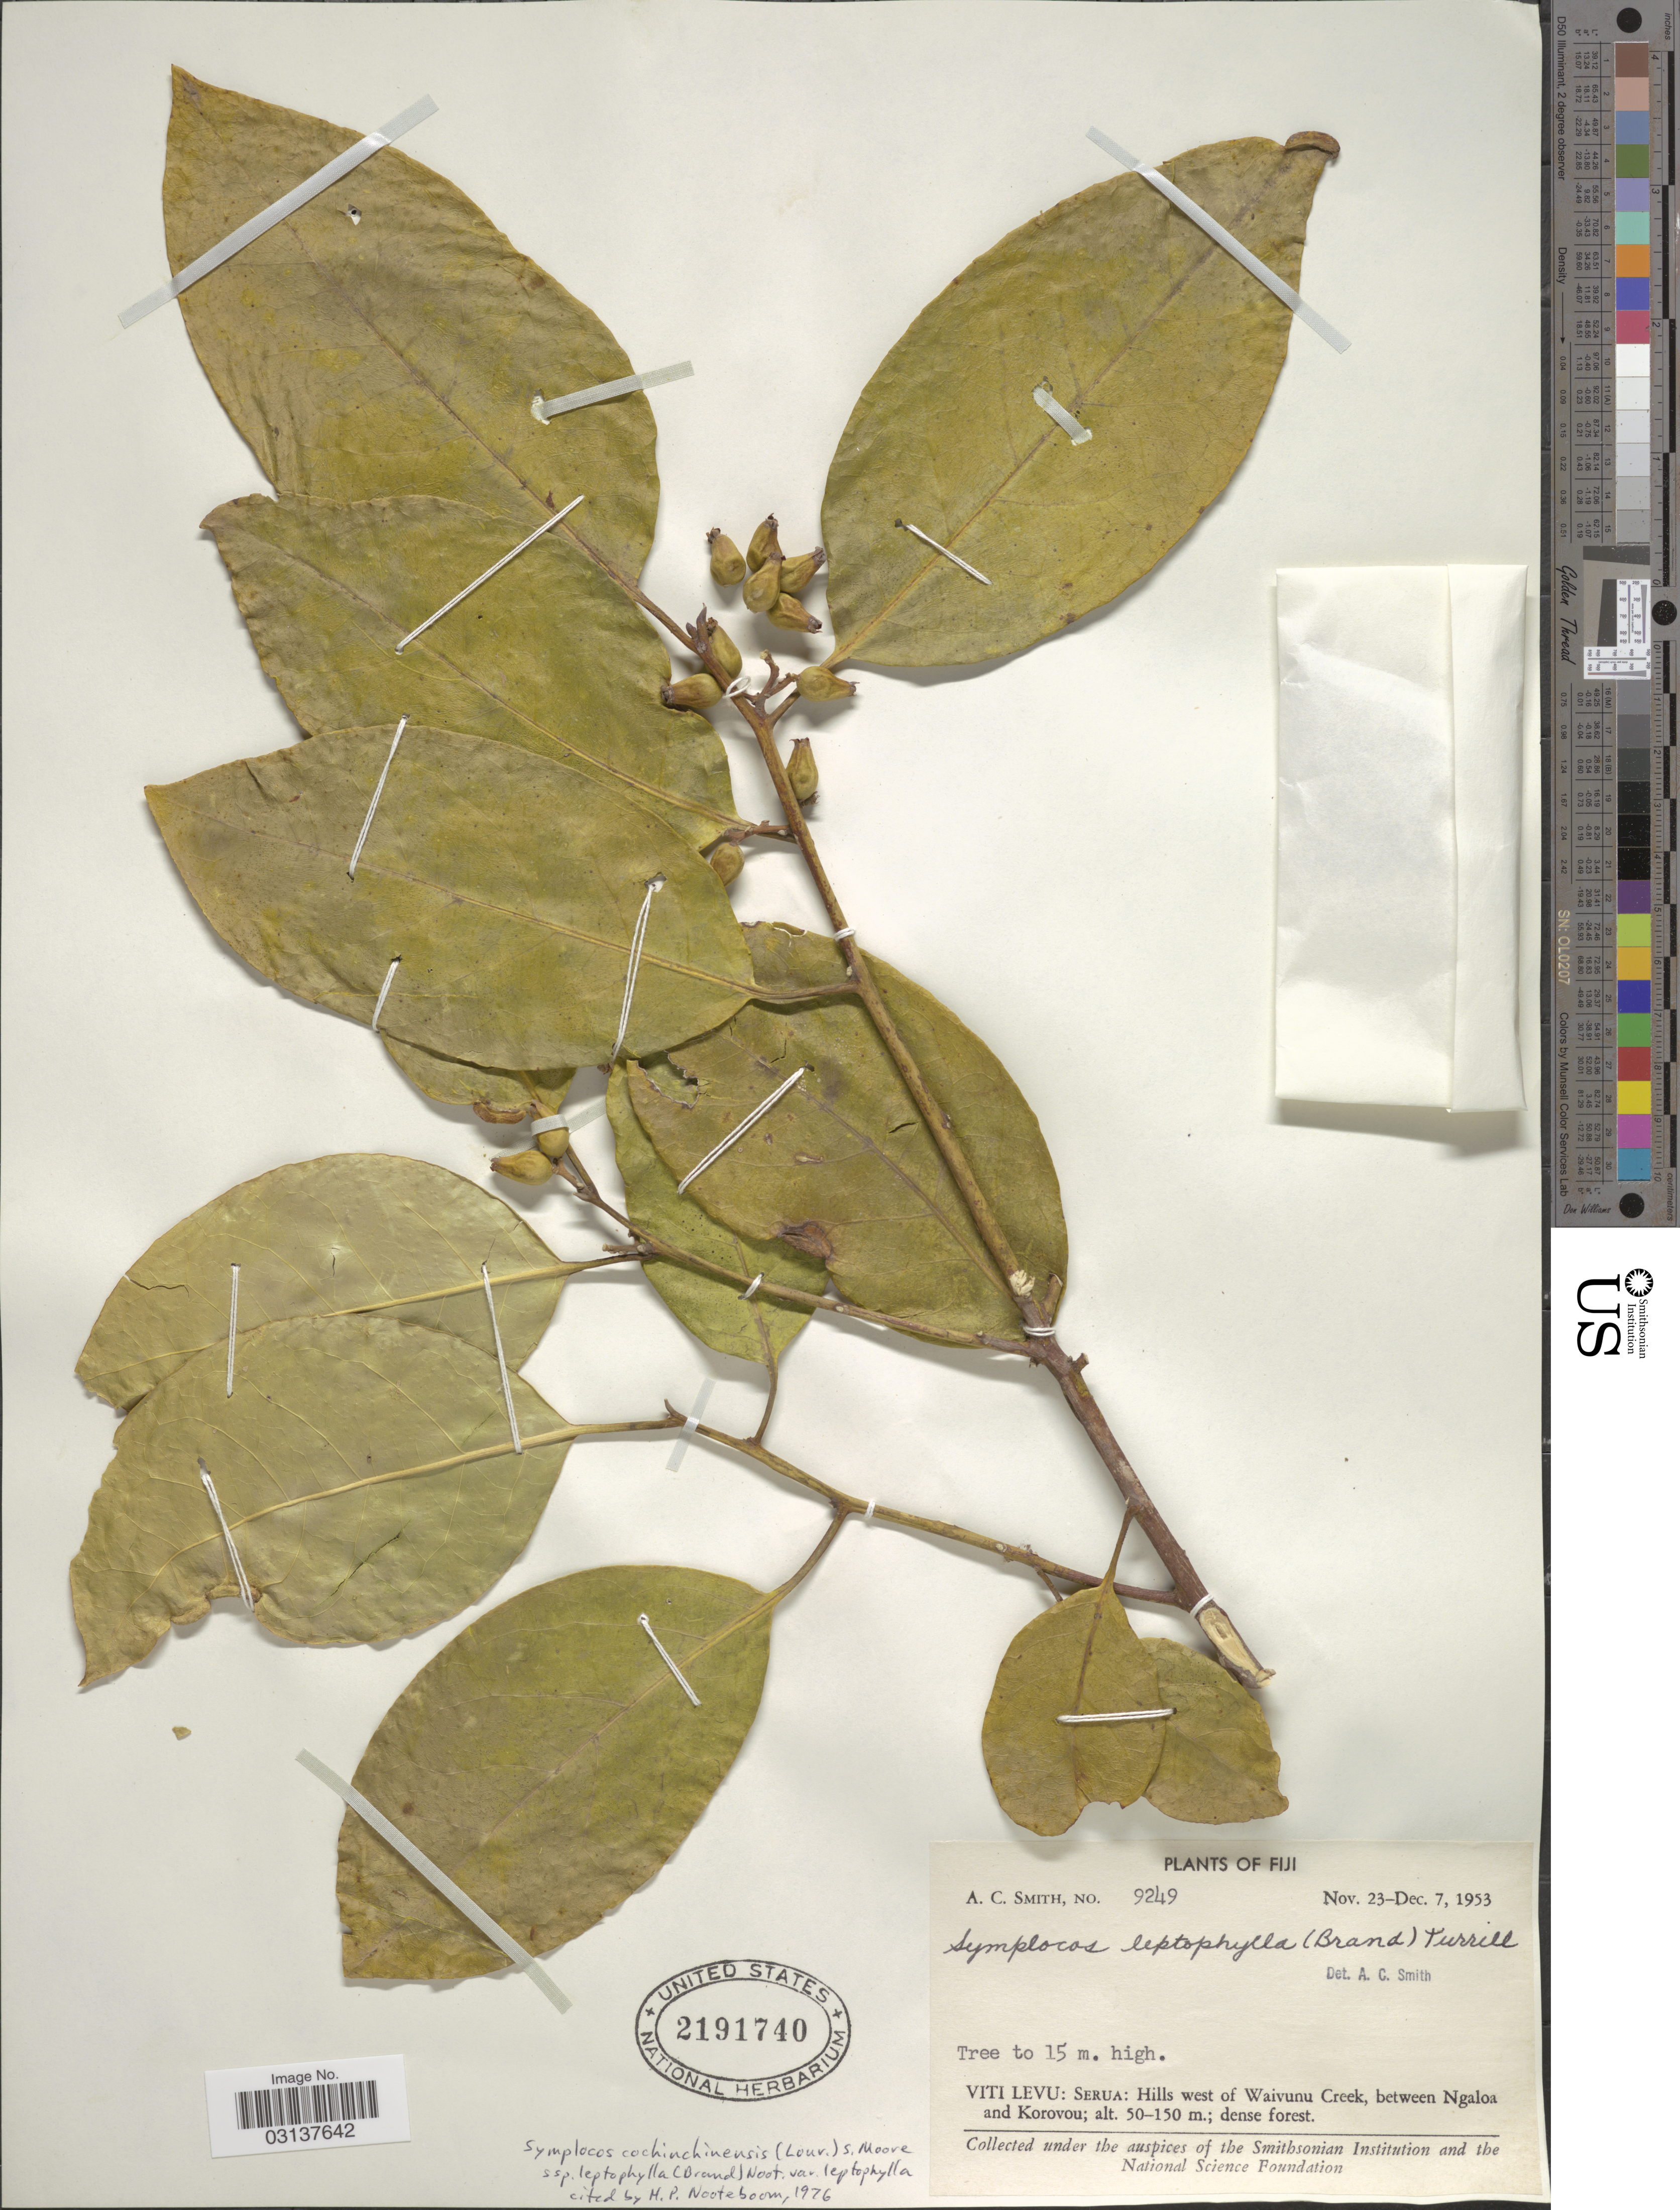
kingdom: Plantae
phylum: Tracheophyta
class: Magnoliopsida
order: Ericales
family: Symplocaceae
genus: Symplocos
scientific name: Symplocos cochinchinensis var. leptophylla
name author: (Brand) Noot.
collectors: A. C. Smith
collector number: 9249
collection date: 1953-11-23/1953-12-07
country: Fiji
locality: Viti Levu: Serua: Hills west of Waivunu Creek, between Ngaloa and Korovou.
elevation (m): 50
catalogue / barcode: US 2191740